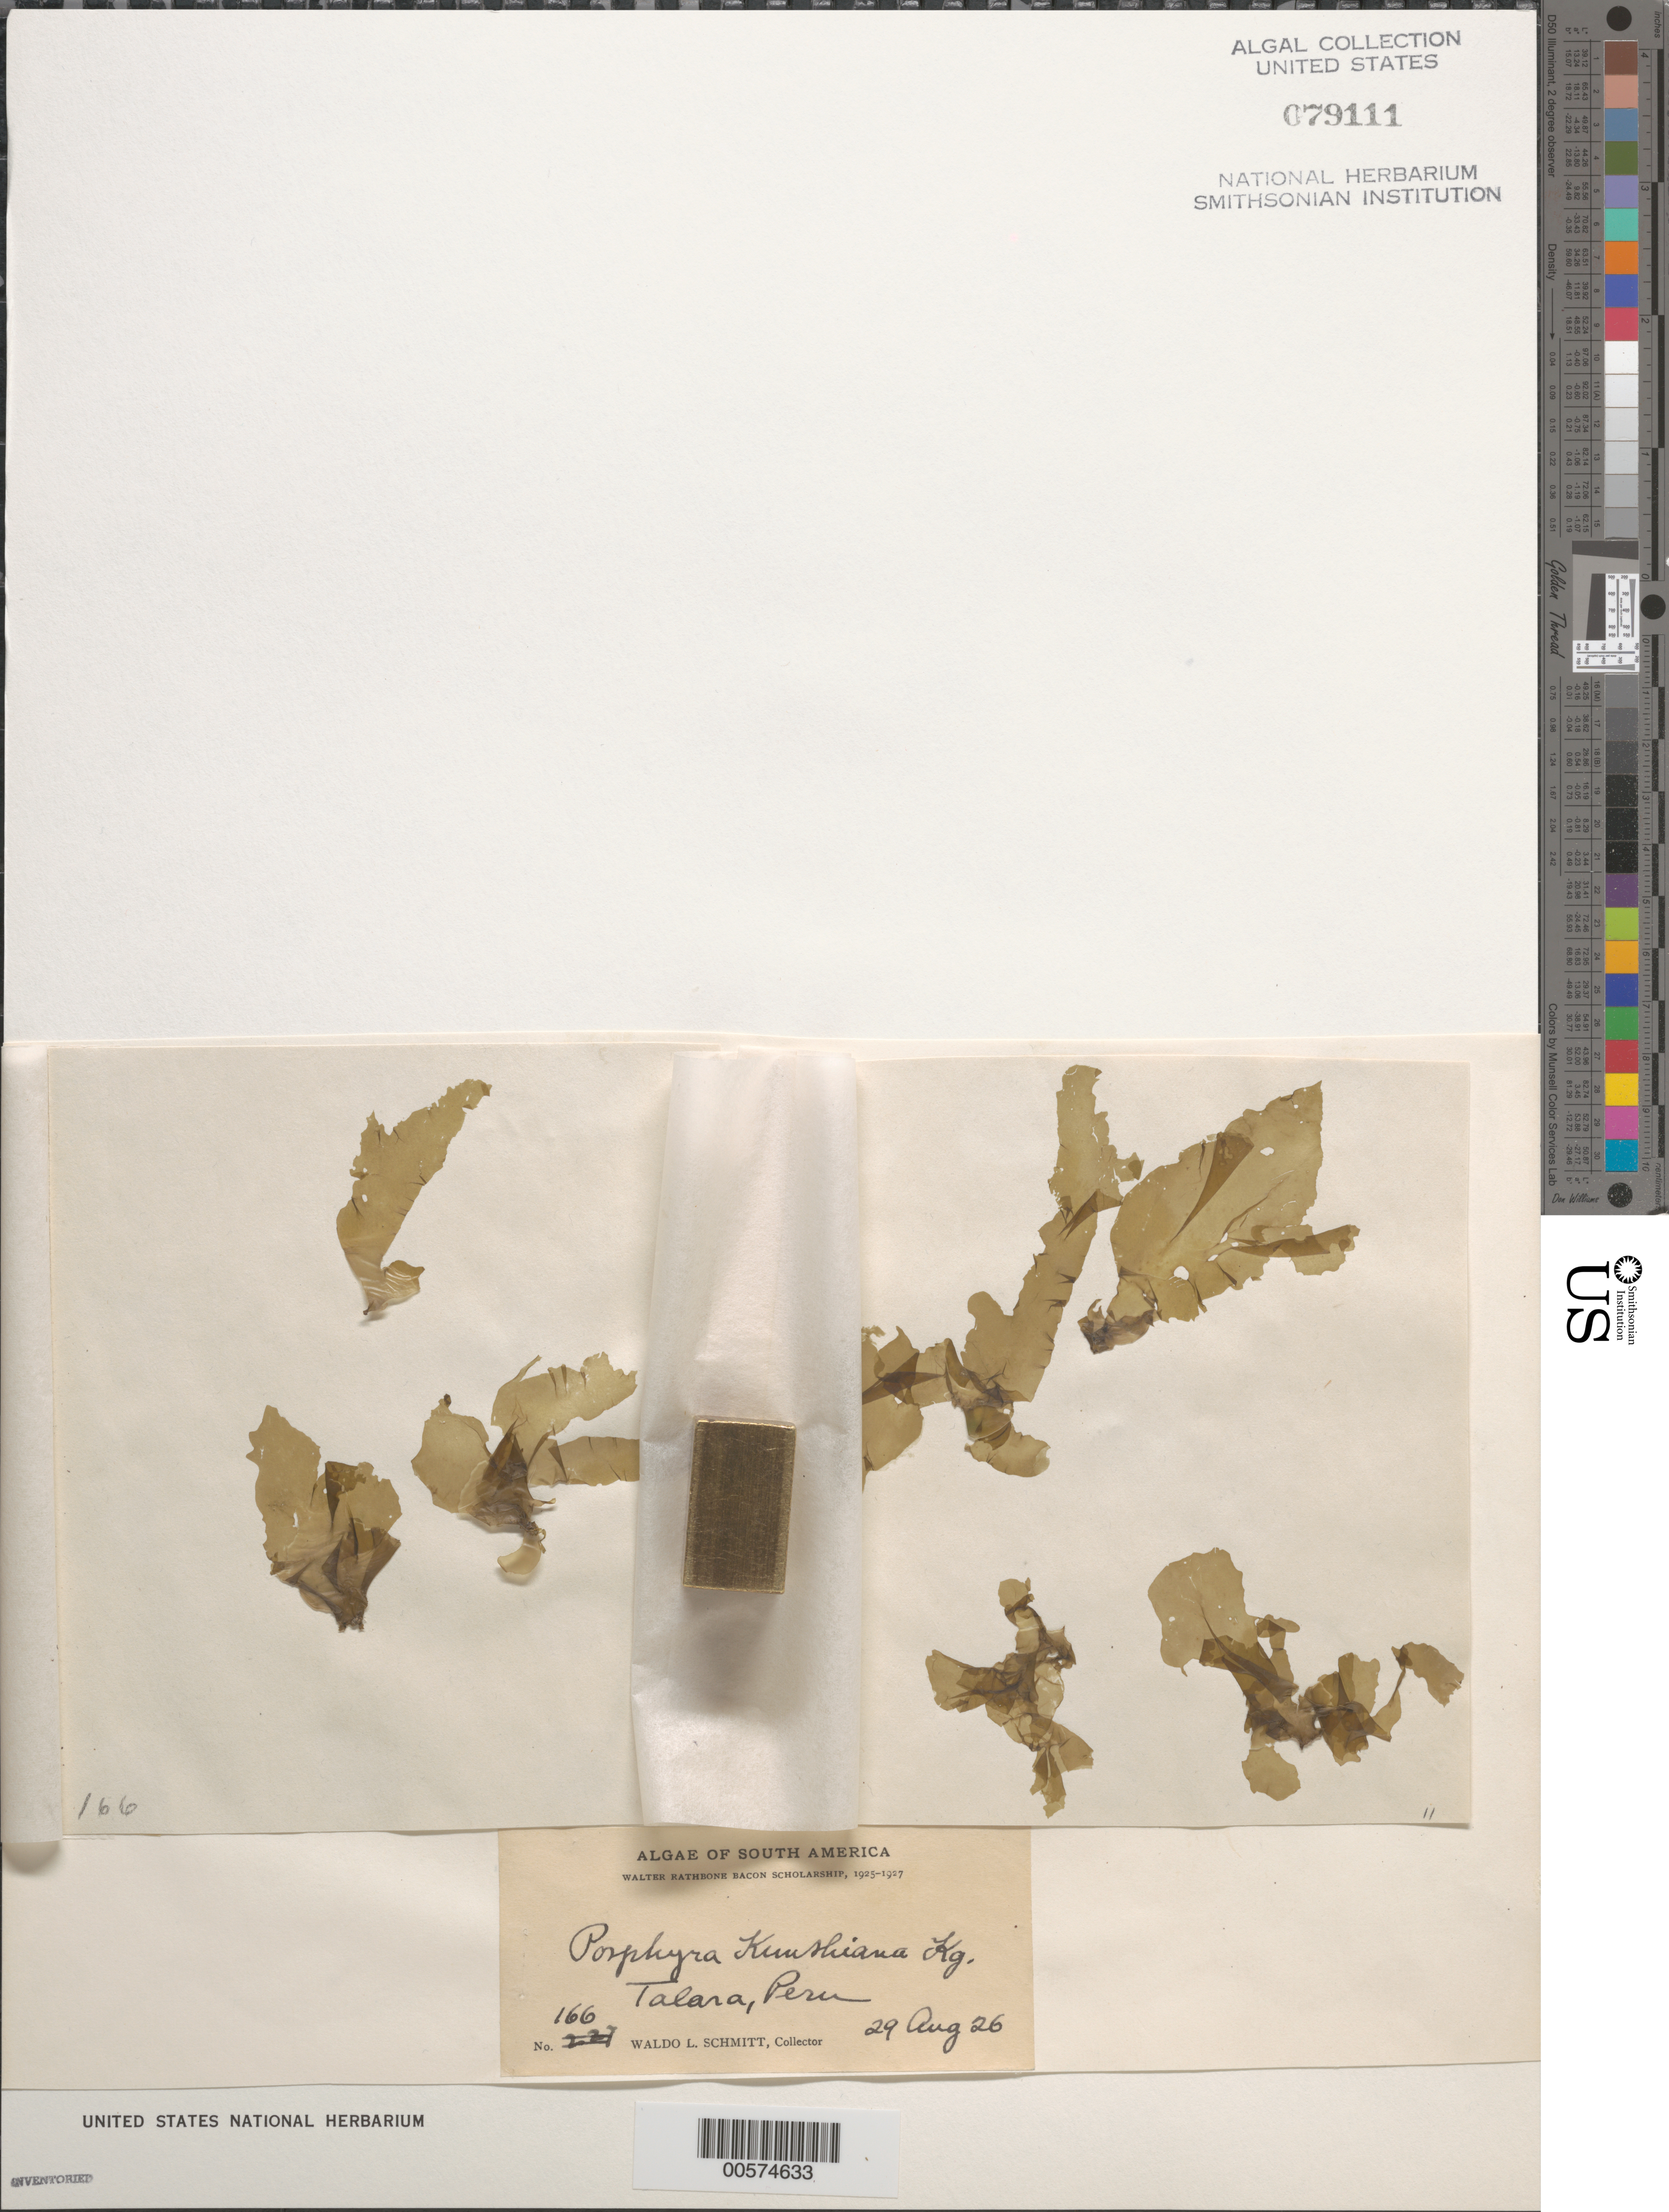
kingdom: Plantae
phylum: Rhodophyta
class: Bangiophyceae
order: Bangiales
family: Bangiaceae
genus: Porphyra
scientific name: Porphyra kunthiana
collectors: W. L. Schmitt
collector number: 166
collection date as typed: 29 Aug 1926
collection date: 1926-08-29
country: Peru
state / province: Piura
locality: Talara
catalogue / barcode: US 79111